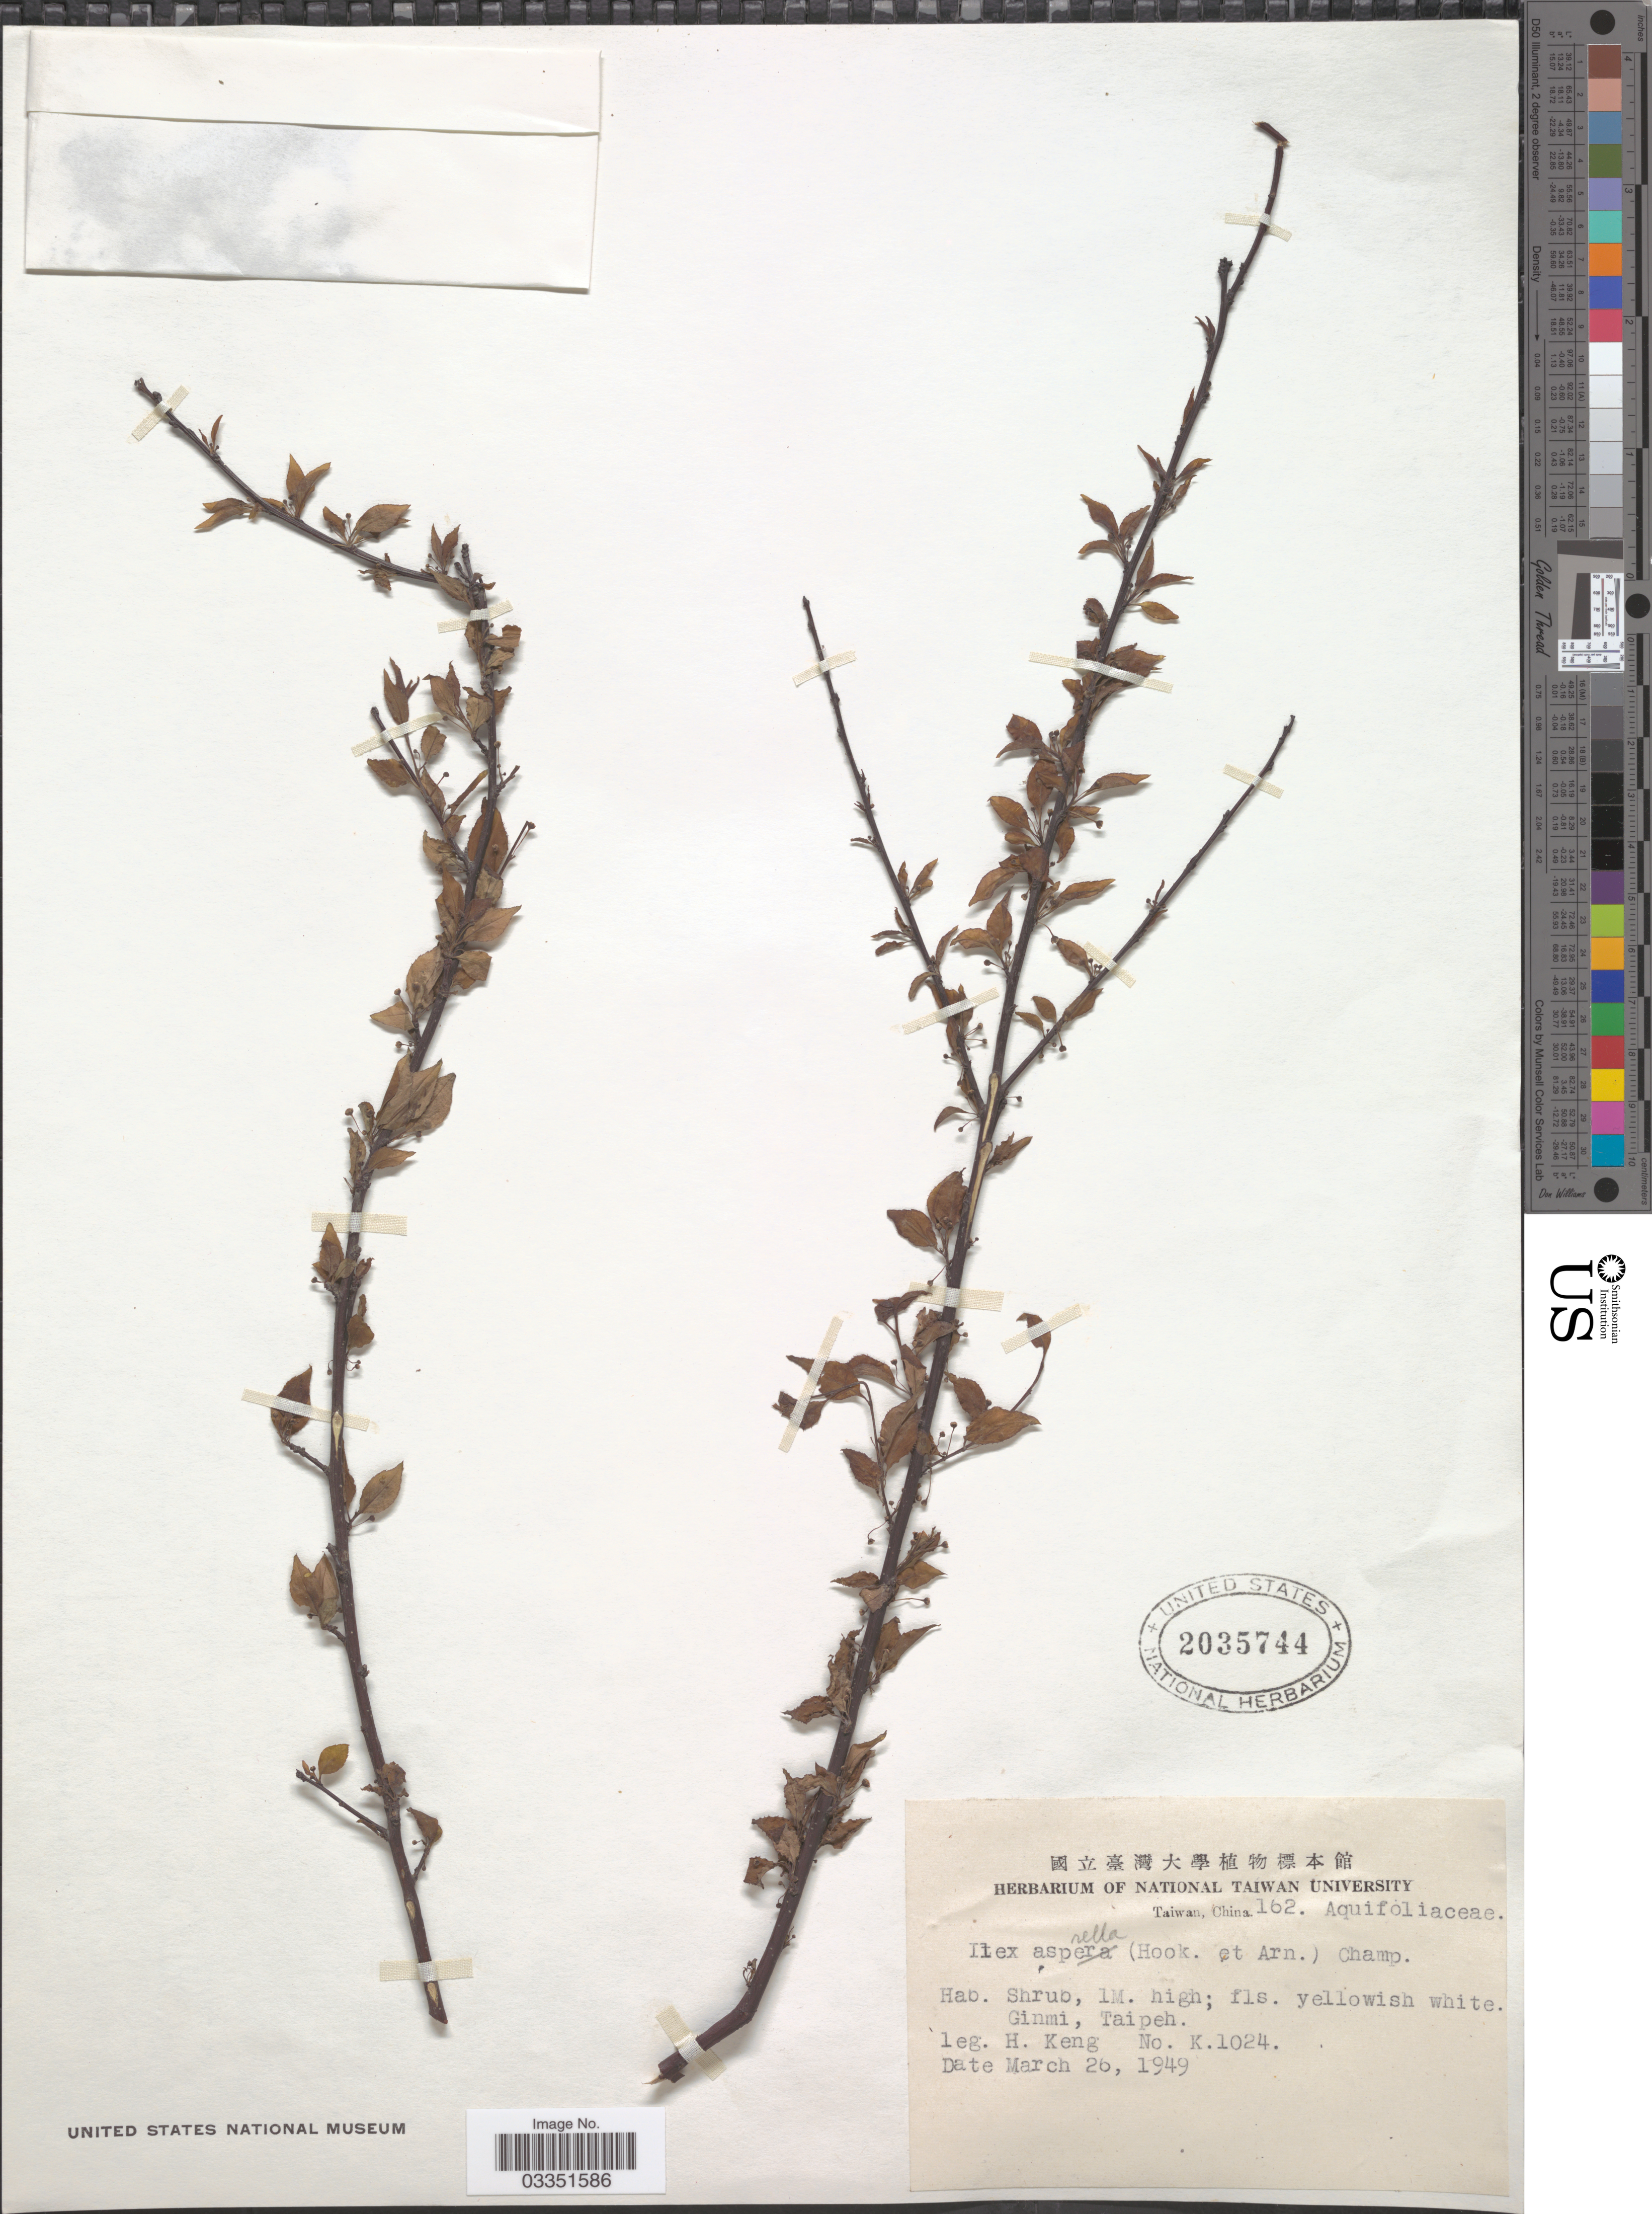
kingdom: Plantae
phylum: Tracheophyta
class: Magnoliopsida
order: Aquifoliales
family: Aquifoliaceae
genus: Ilex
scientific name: Ilex asperula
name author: Mart.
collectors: H. Keng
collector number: K.1024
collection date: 1949-03-26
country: Taiwan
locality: Ginmi, Taipeh.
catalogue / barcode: US 2035744